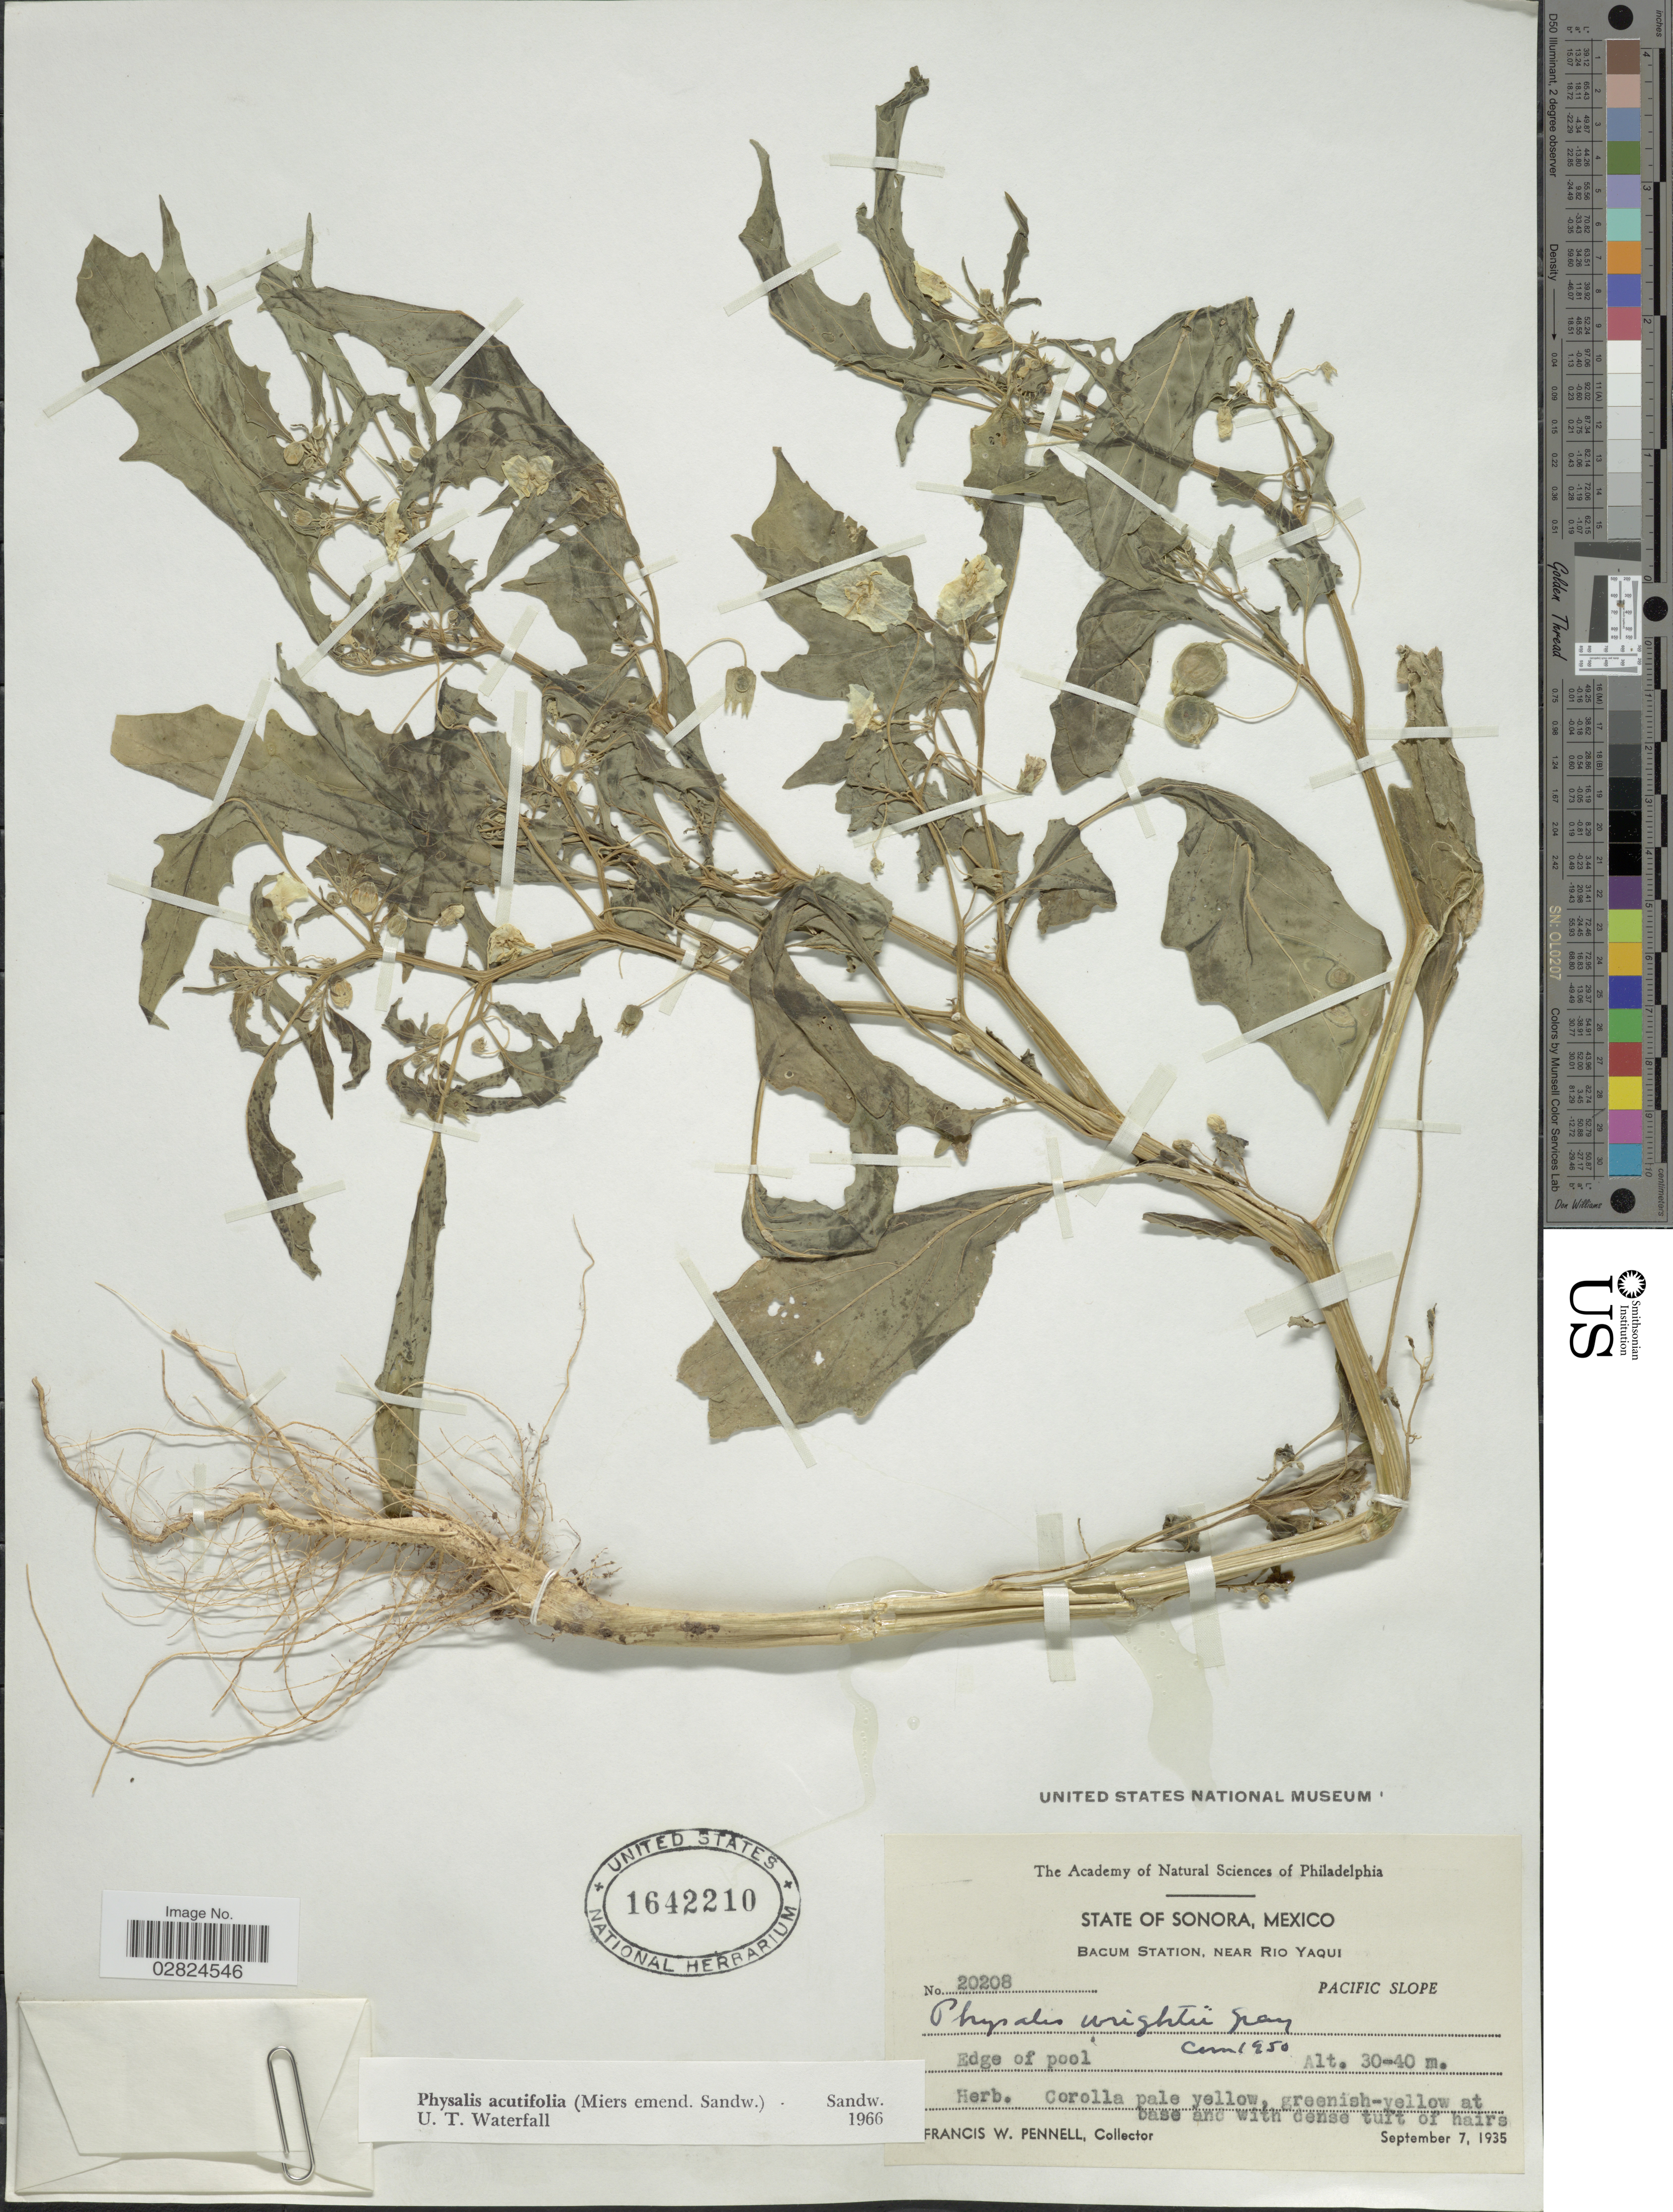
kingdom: Plantae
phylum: Tracheophyta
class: Magnoliopsida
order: Solanales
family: Solanaceae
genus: Physalis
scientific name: Physalis acutifolia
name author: (Miers) Sandwith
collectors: F. W. Pennell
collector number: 20208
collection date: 1935-09-07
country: Mexico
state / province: Sonora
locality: Bacum Station, near Rio Yaqui, Pacific Slope, edge of pool.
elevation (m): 30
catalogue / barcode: US 1642210